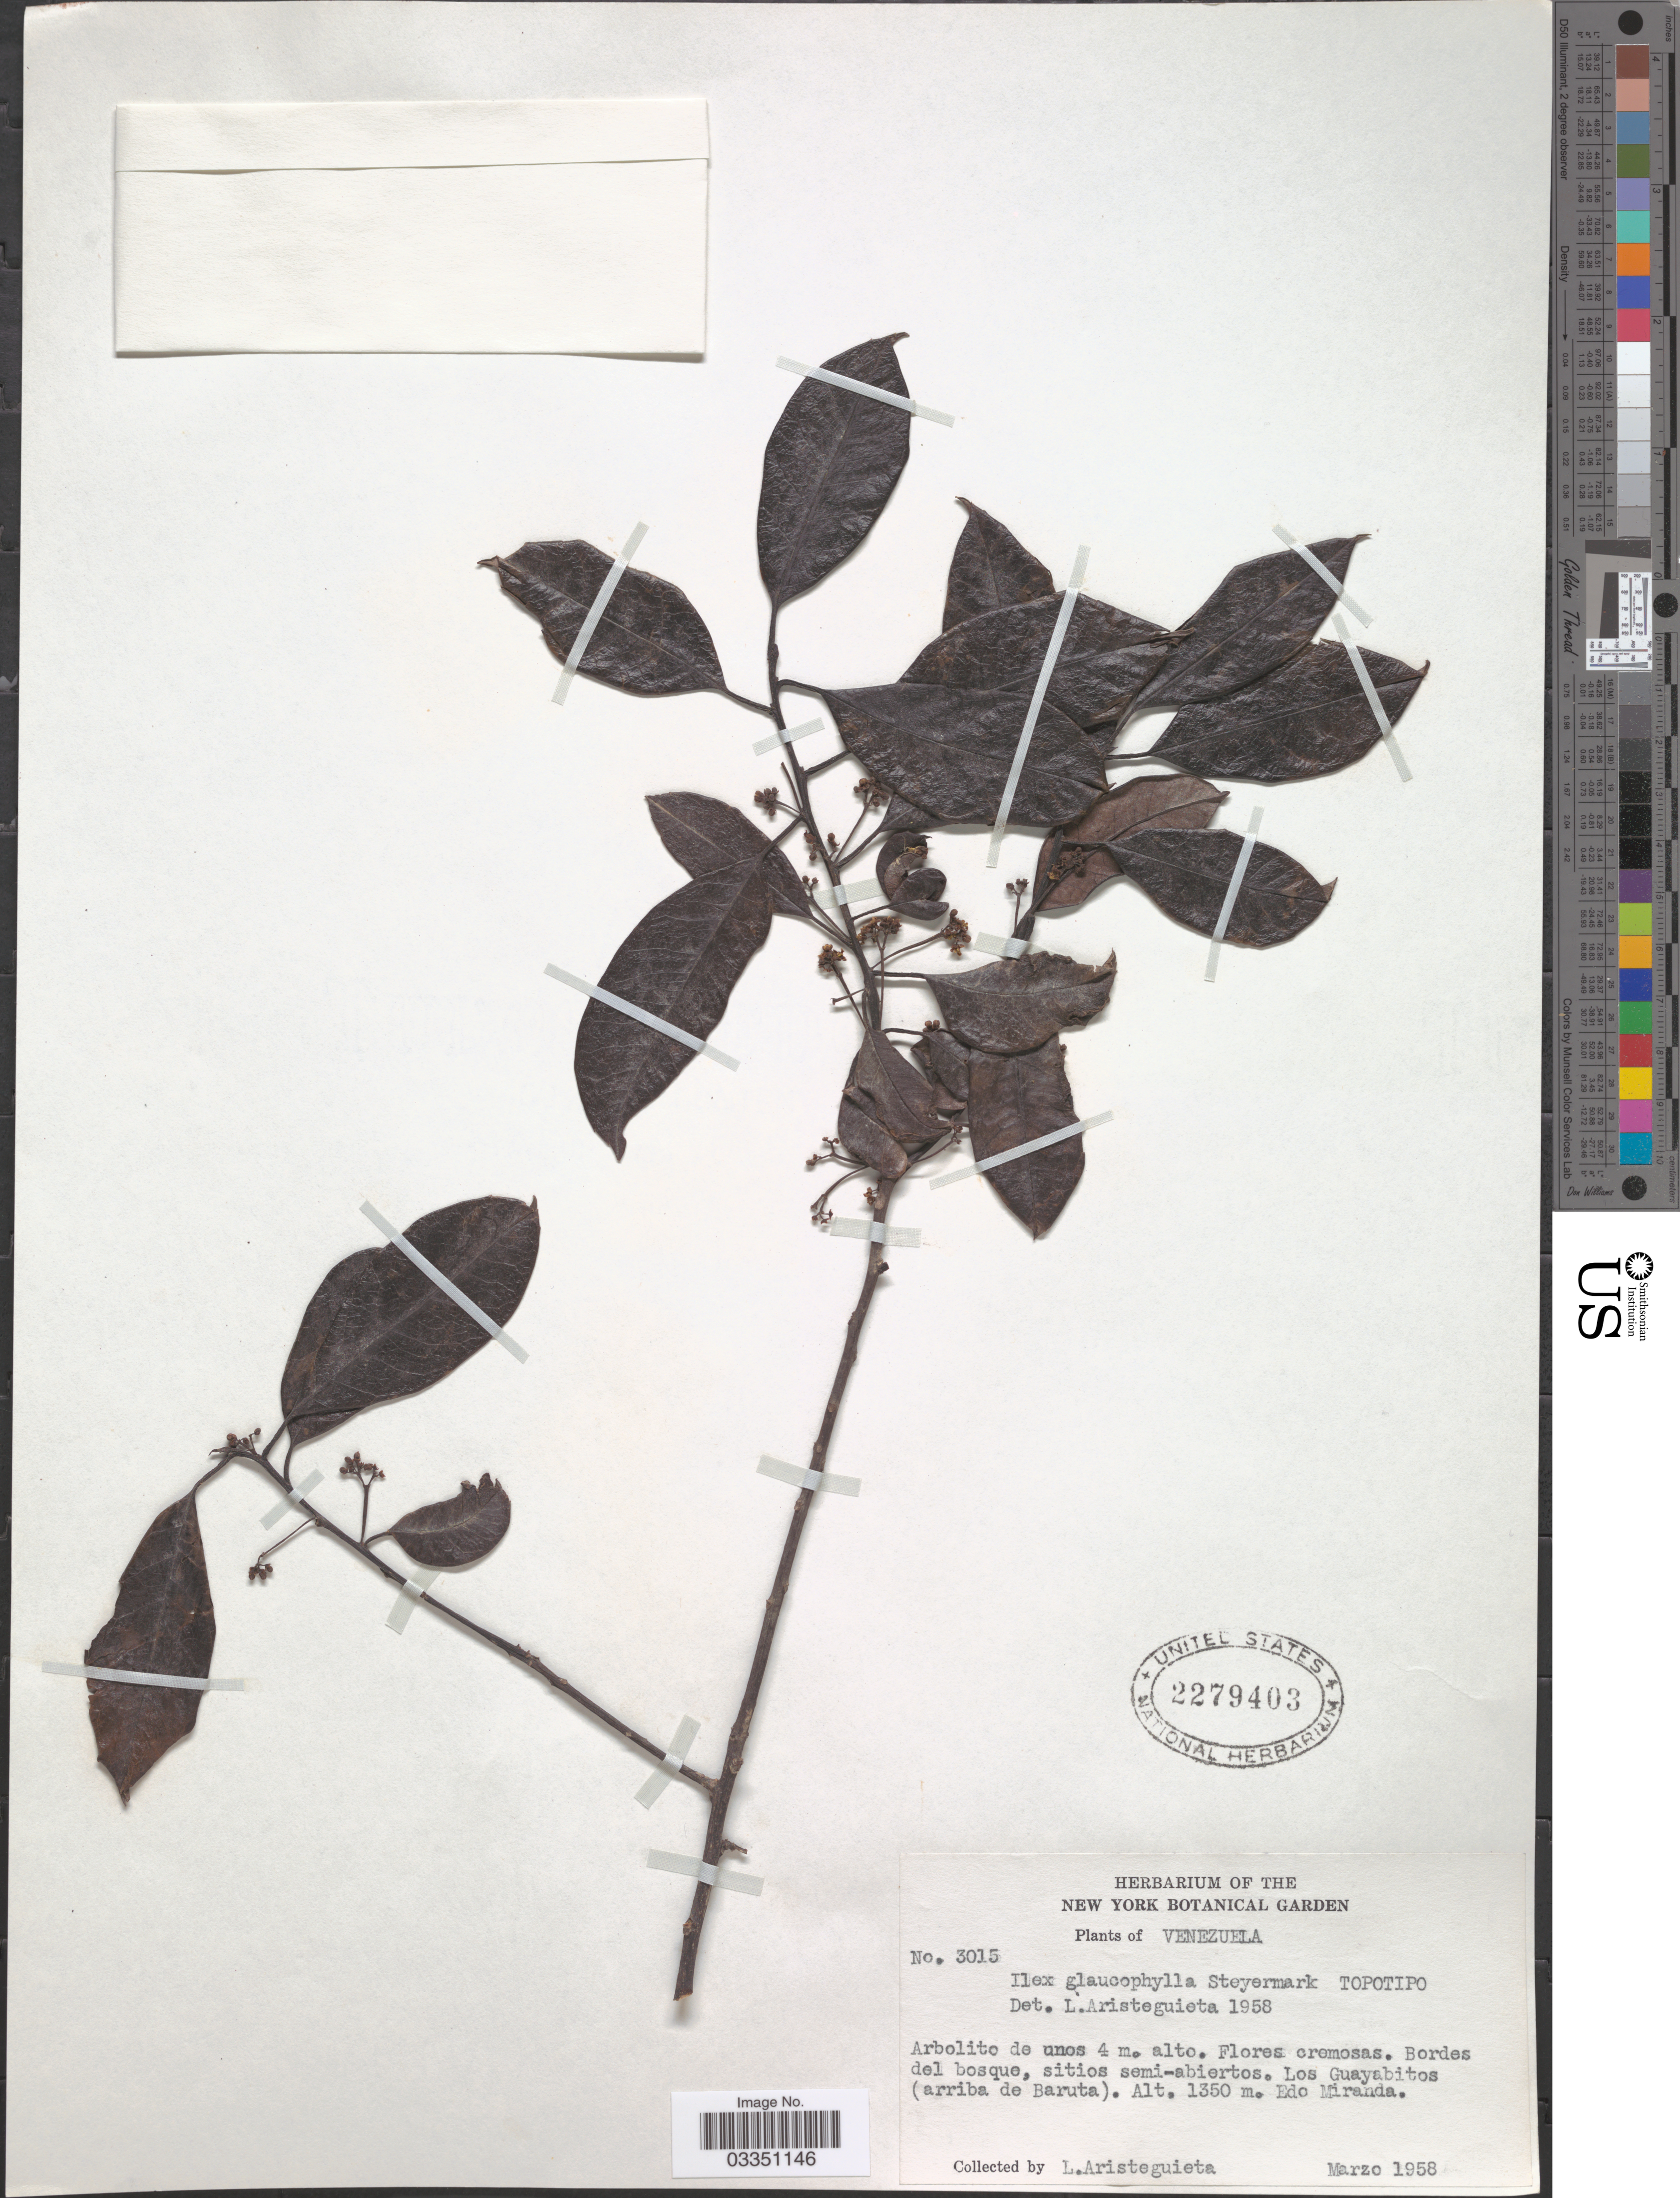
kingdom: Plantae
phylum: Tracheophyta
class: Magnoliopsida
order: Aquifoliales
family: Aquifoliaceae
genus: Ilex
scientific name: Ilex glaucophylla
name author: Steyerm.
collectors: L. Aristeguieta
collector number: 3015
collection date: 1958-03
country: Venezuela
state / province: Miranda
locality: Bordes del bosque, sitios semi-abiertos. Los Guayabitos (arriba de Baruta).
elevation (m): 1350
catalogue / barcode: US 2279403